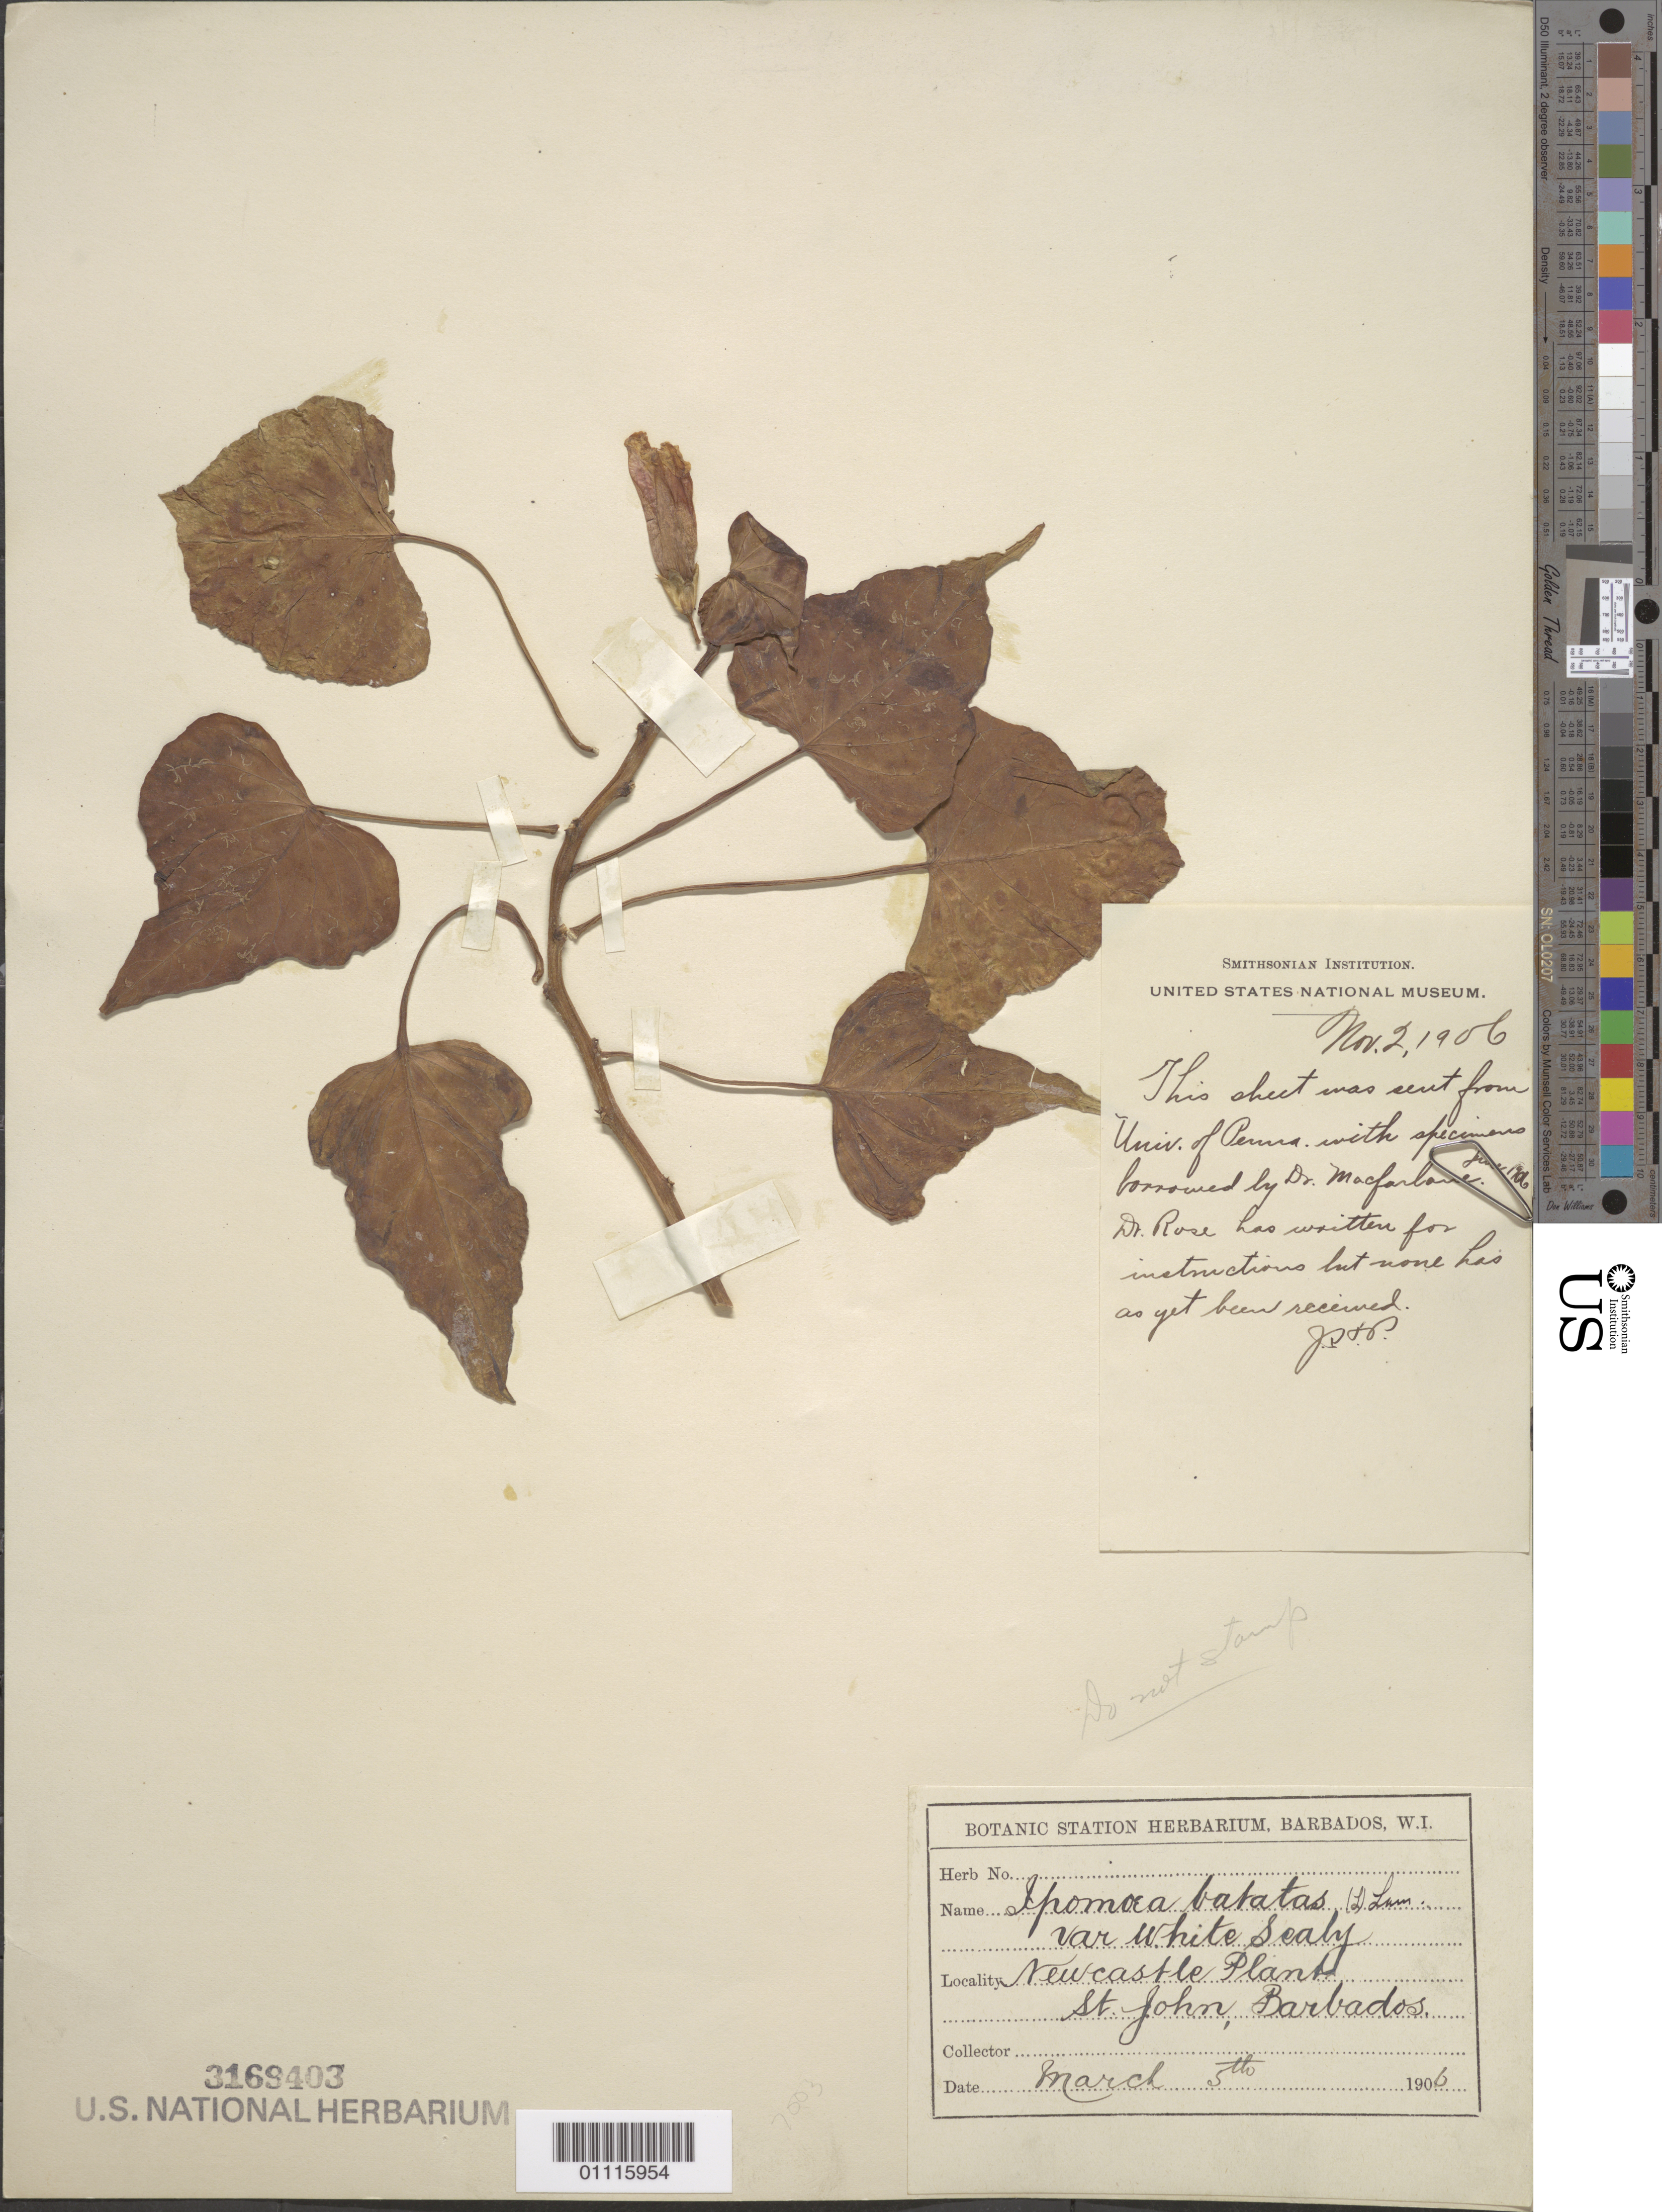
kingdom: Plantae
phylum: Tracheophyta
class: Magnoliopsida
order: Solanales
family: Convolvulaceae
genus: Ipomoea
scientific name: Ipomoea batatas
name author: (L.) Lam.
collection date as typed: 1906 or 1900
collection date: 1900 or 1906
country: Barbados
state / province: Saint John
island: Barbados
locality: Newcastle Plant.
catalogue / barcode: US 3169403